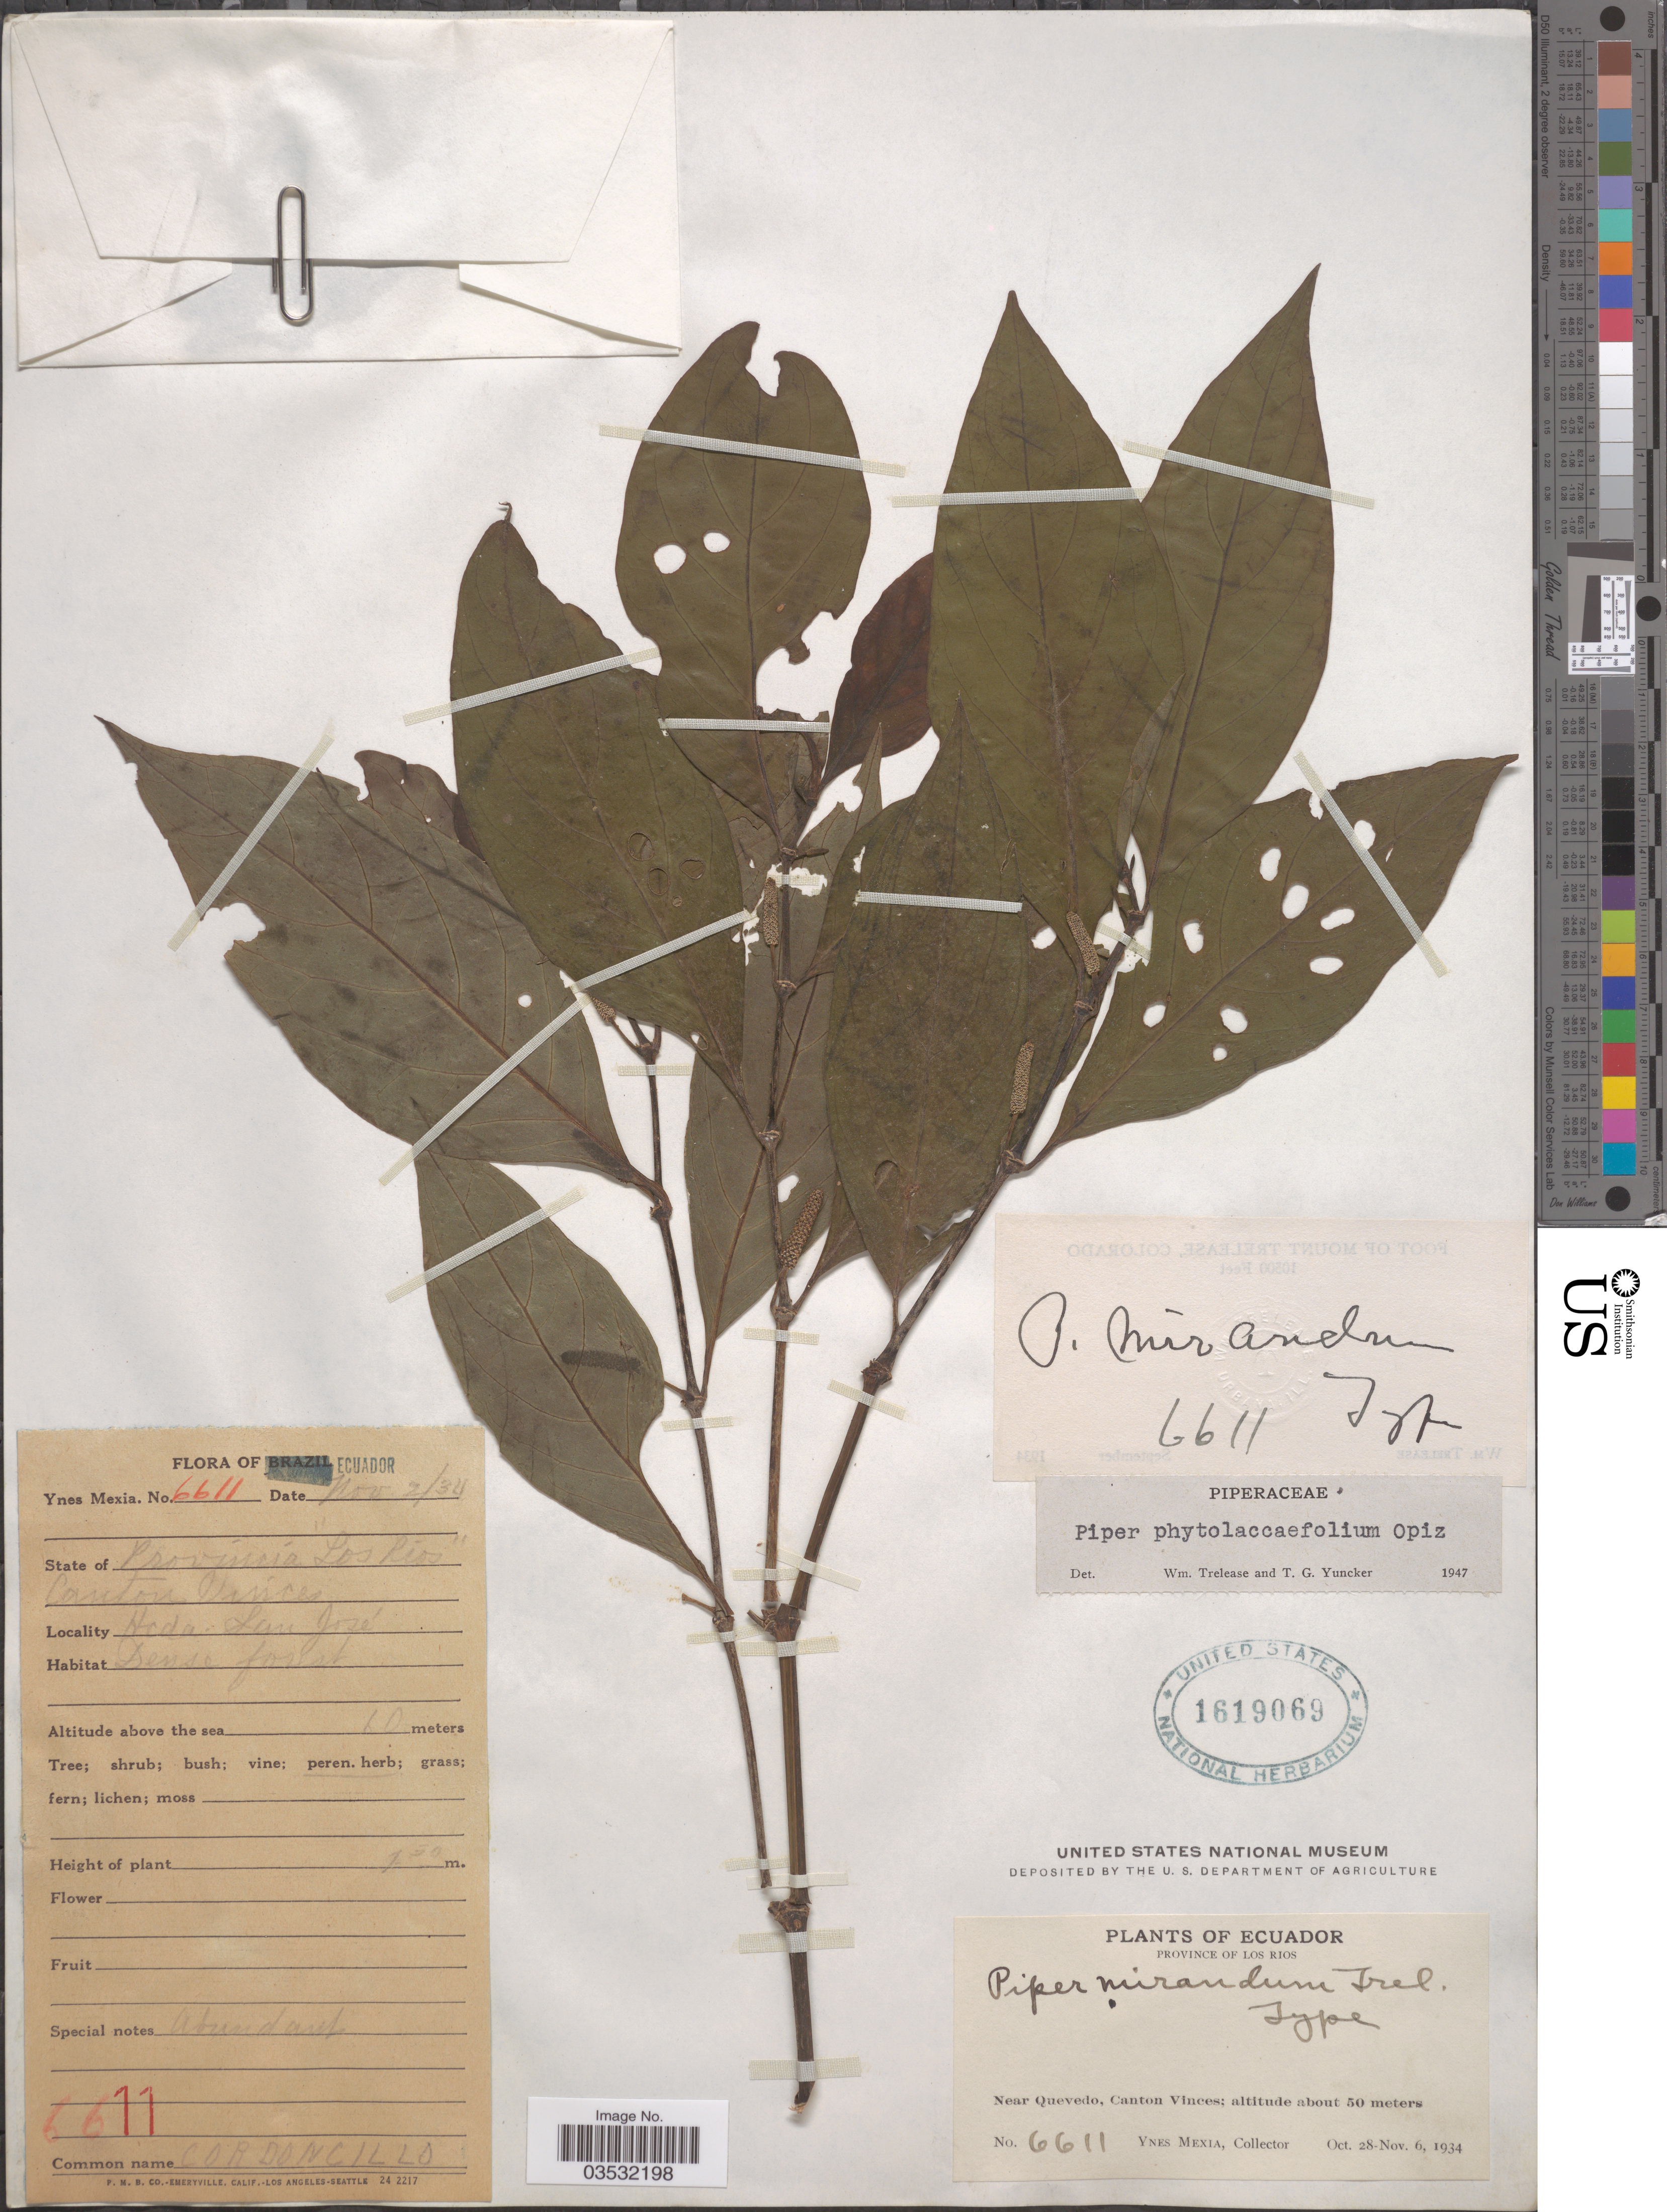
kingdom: Plantae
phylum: Tracheophyta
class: Magnoliopsida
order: Piperales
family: Piperaceae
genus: Piper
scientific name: Piper phytolaccifolium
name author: Opiz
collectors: Y. Mexia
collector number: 6611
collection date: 1934-11-02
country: Ecuador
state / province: Los Ríos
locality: Near Quevedo, Canton Vinces. Hcda San José.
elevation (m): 50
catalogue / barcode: US 1619069